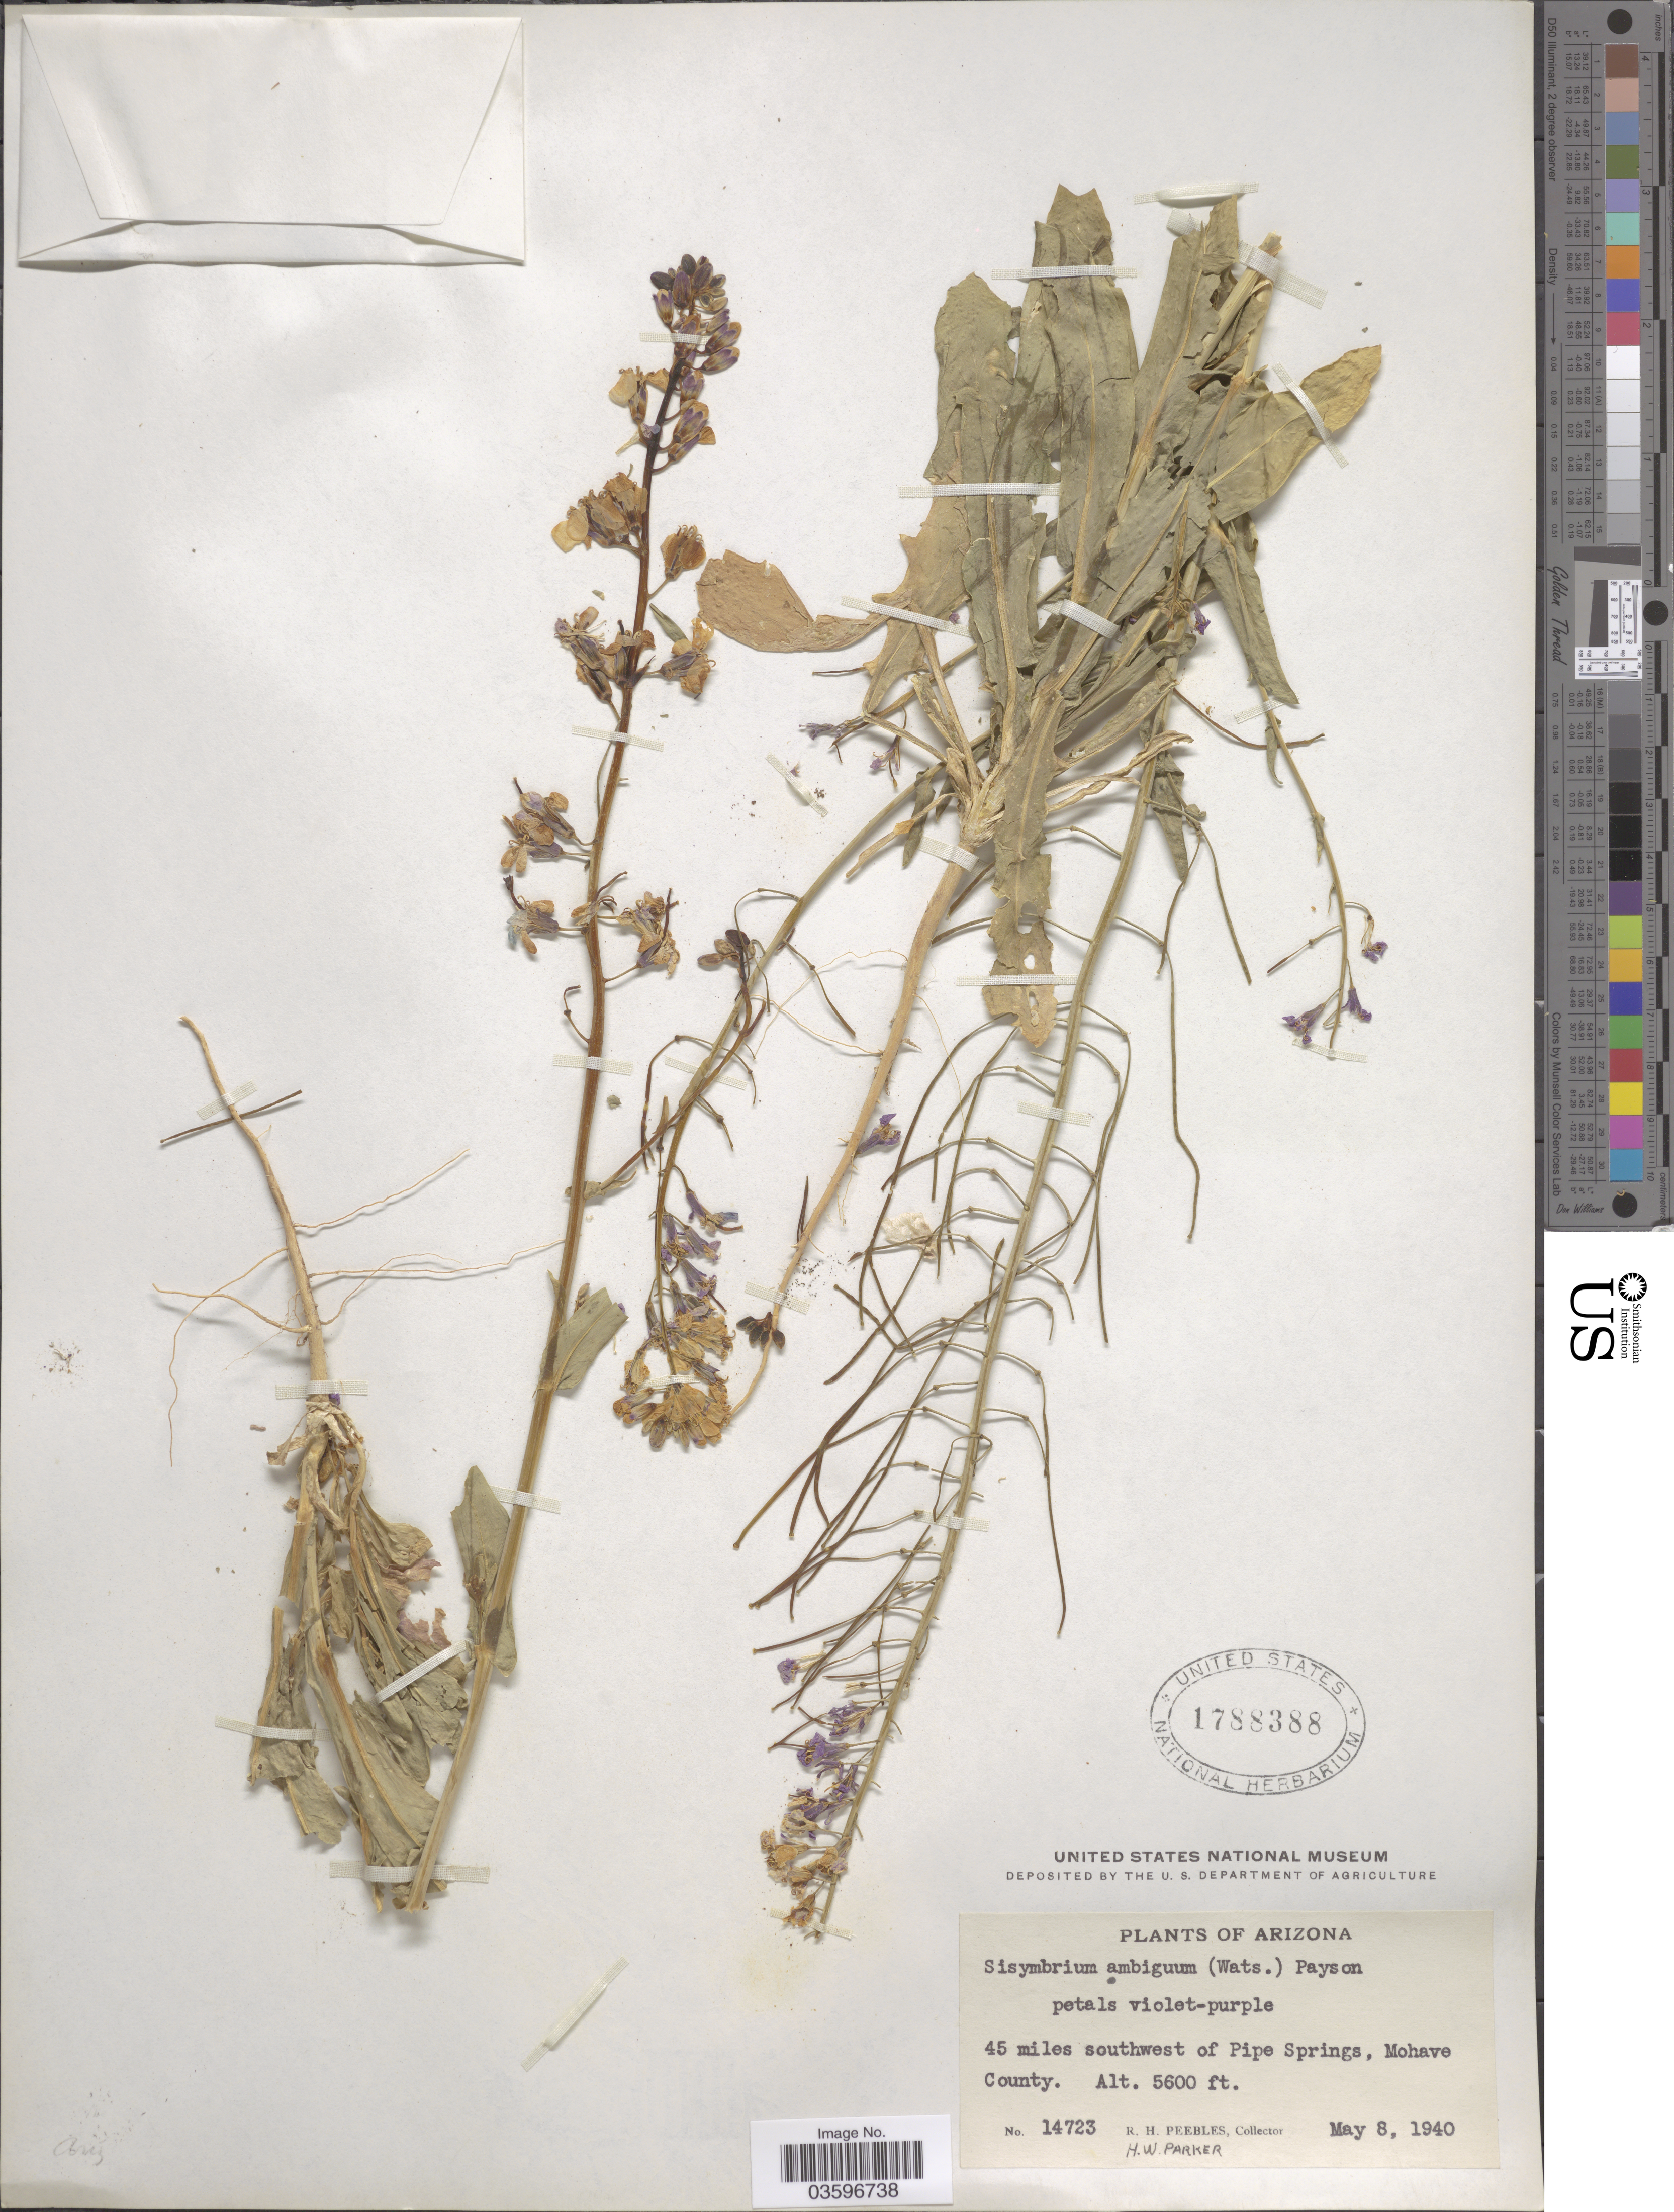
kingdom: Plantae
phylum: Tracheophyta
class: Magnoliopsida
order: Brassicales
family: Brassicaceae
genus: Thelypodiopsis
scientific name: Thelypodiopsis ambigua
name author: (S. Watson) Al-Shehbaz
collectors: R. H. Peebles & H. W. Parker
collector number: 14723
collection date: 1940-05-08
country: United States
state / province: Arizona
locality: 45 miles southwest of Pipe Springs, Mohave County.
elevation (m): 1707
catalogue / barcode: US 1788388